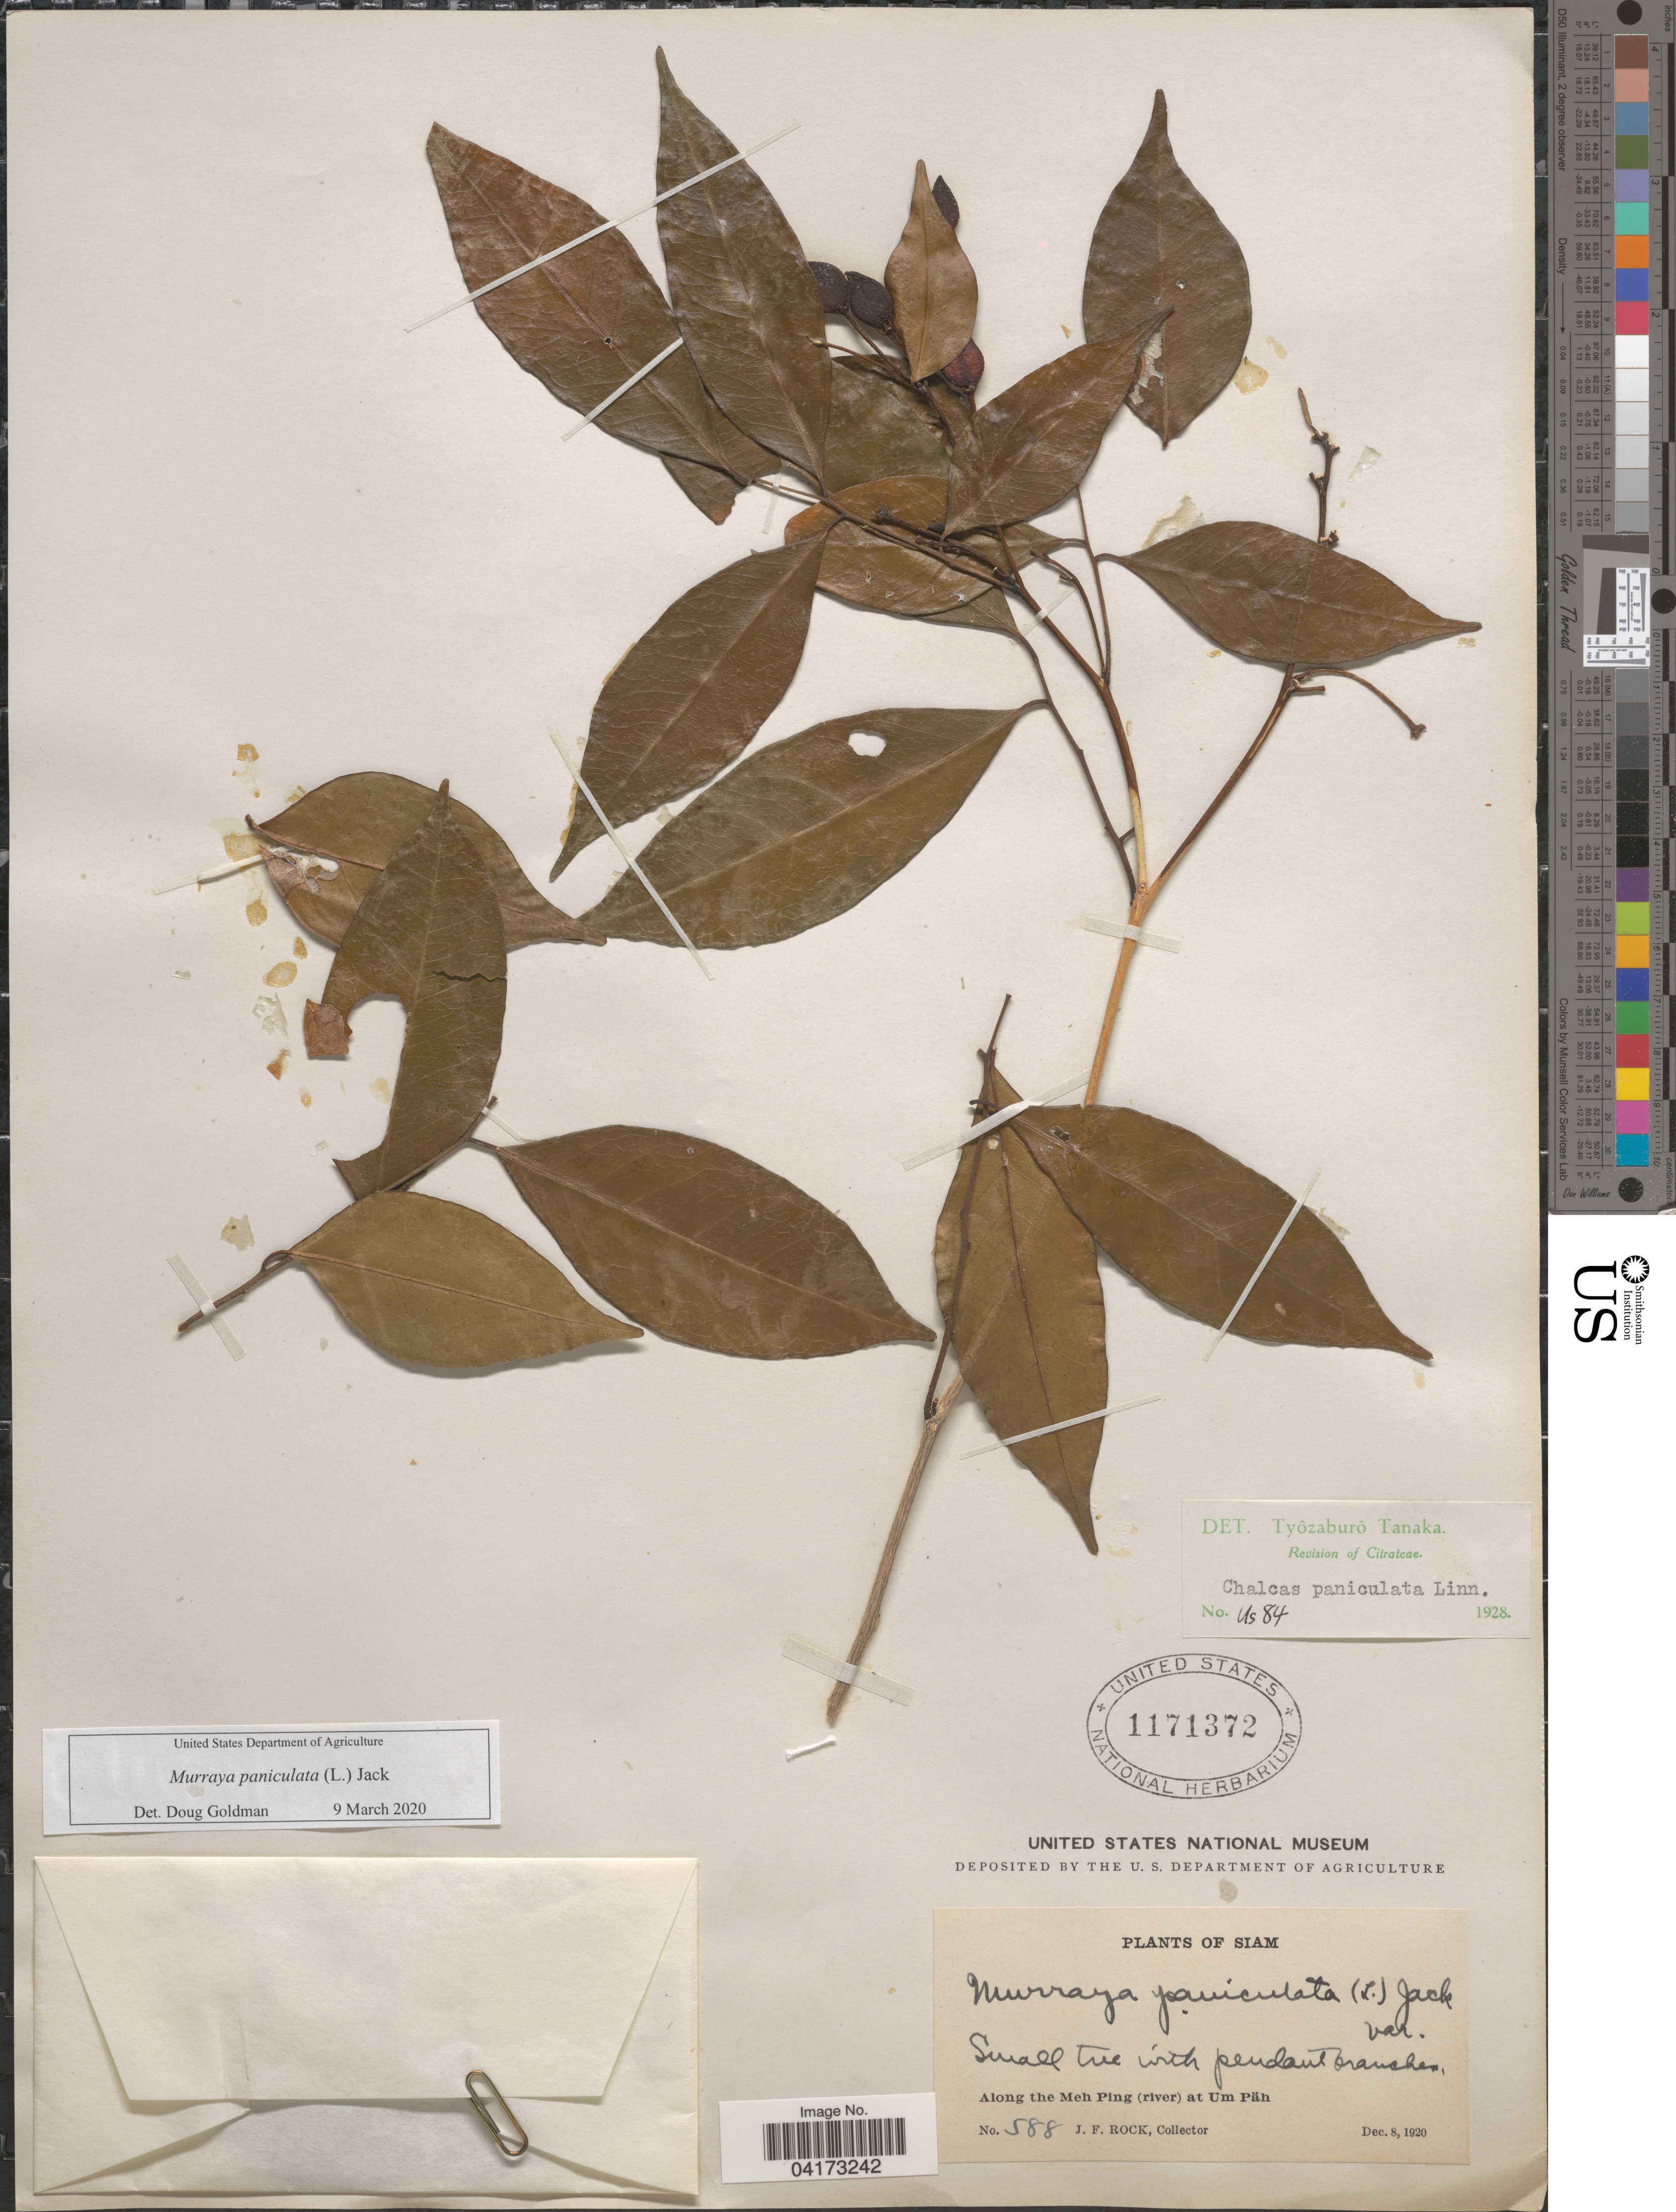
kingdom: Plantae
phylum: Tracheophyta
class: Magnoliopsida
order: Sapindales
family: Rutaceae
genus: Murraya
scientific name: Murraya paniculata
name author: (L.) Jack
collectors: J. Rock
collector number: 588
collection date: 1920-12-08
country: Thailand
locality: Siam. Along the Meh Ping (river) at Um Päh.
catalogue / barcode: US 1171372